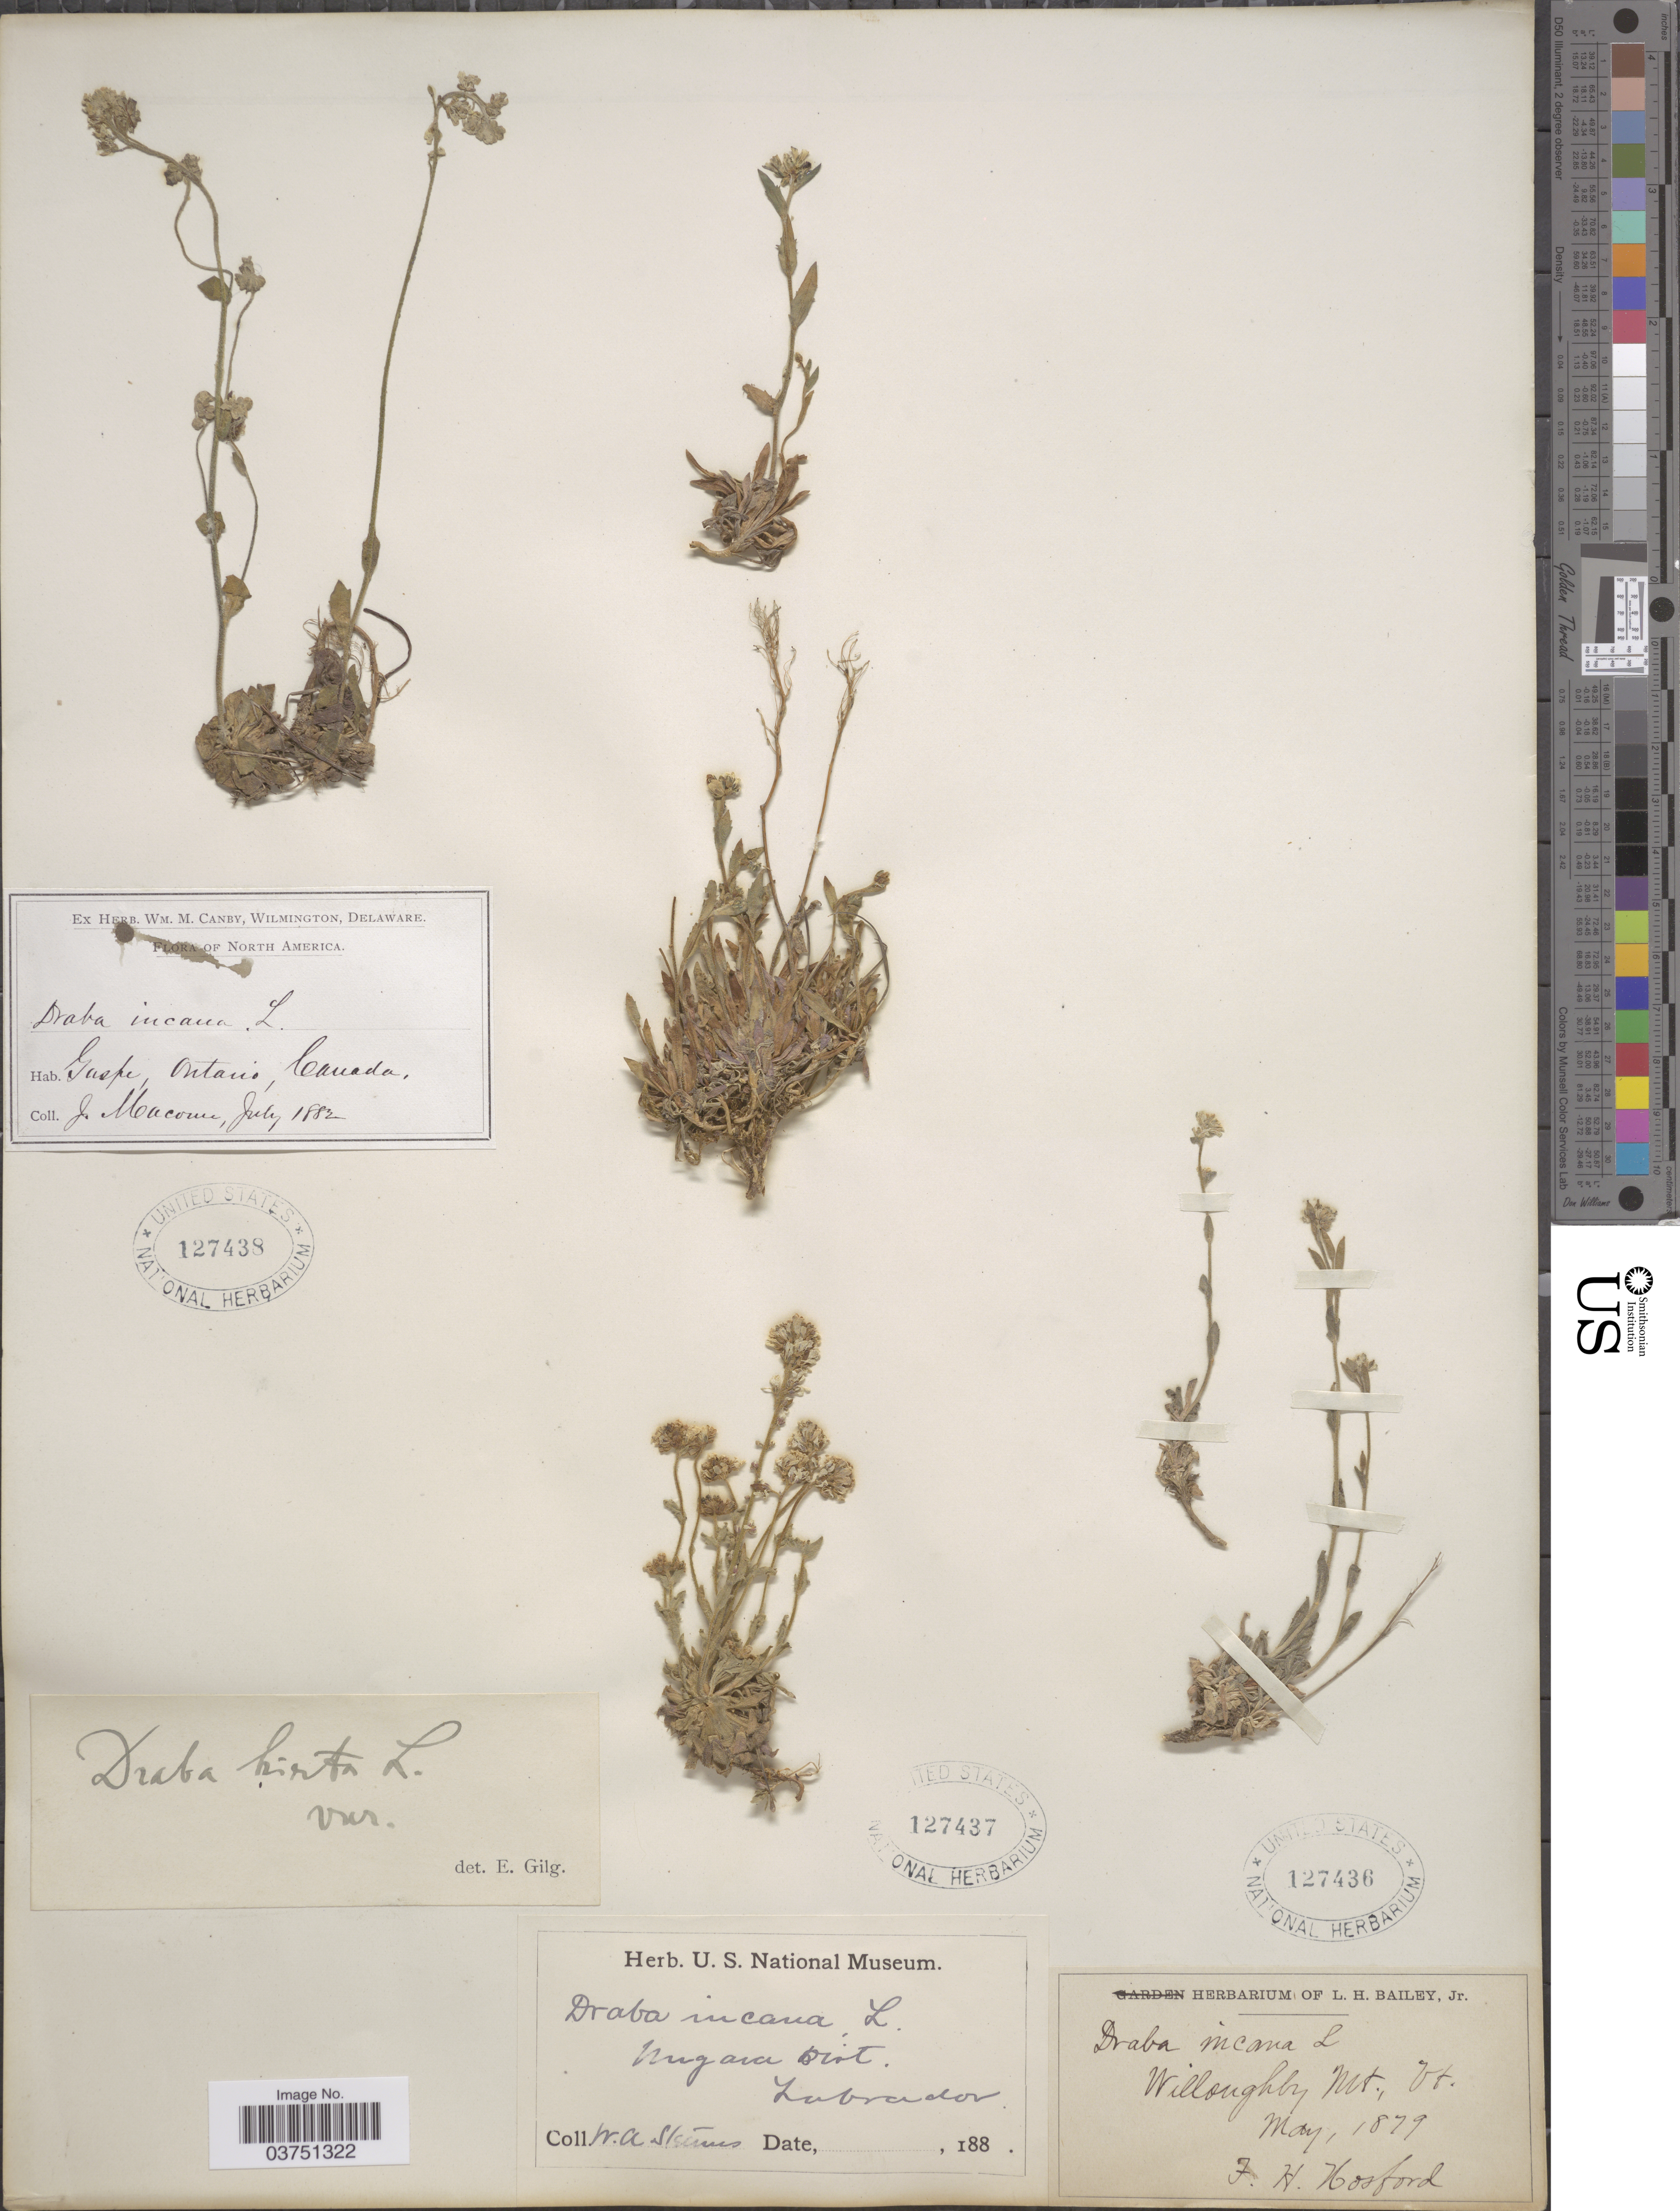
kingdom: Plantae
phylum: Tracheophyta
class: Magnoliopsida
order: Brassicales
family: Brassicaceae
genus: Draba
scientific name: Draba glabella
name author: Pursh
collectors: W. Stearns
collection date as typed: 188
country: Canada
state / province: Newfoundland and Labrador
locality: Labrador.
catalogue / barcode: US 127437-2